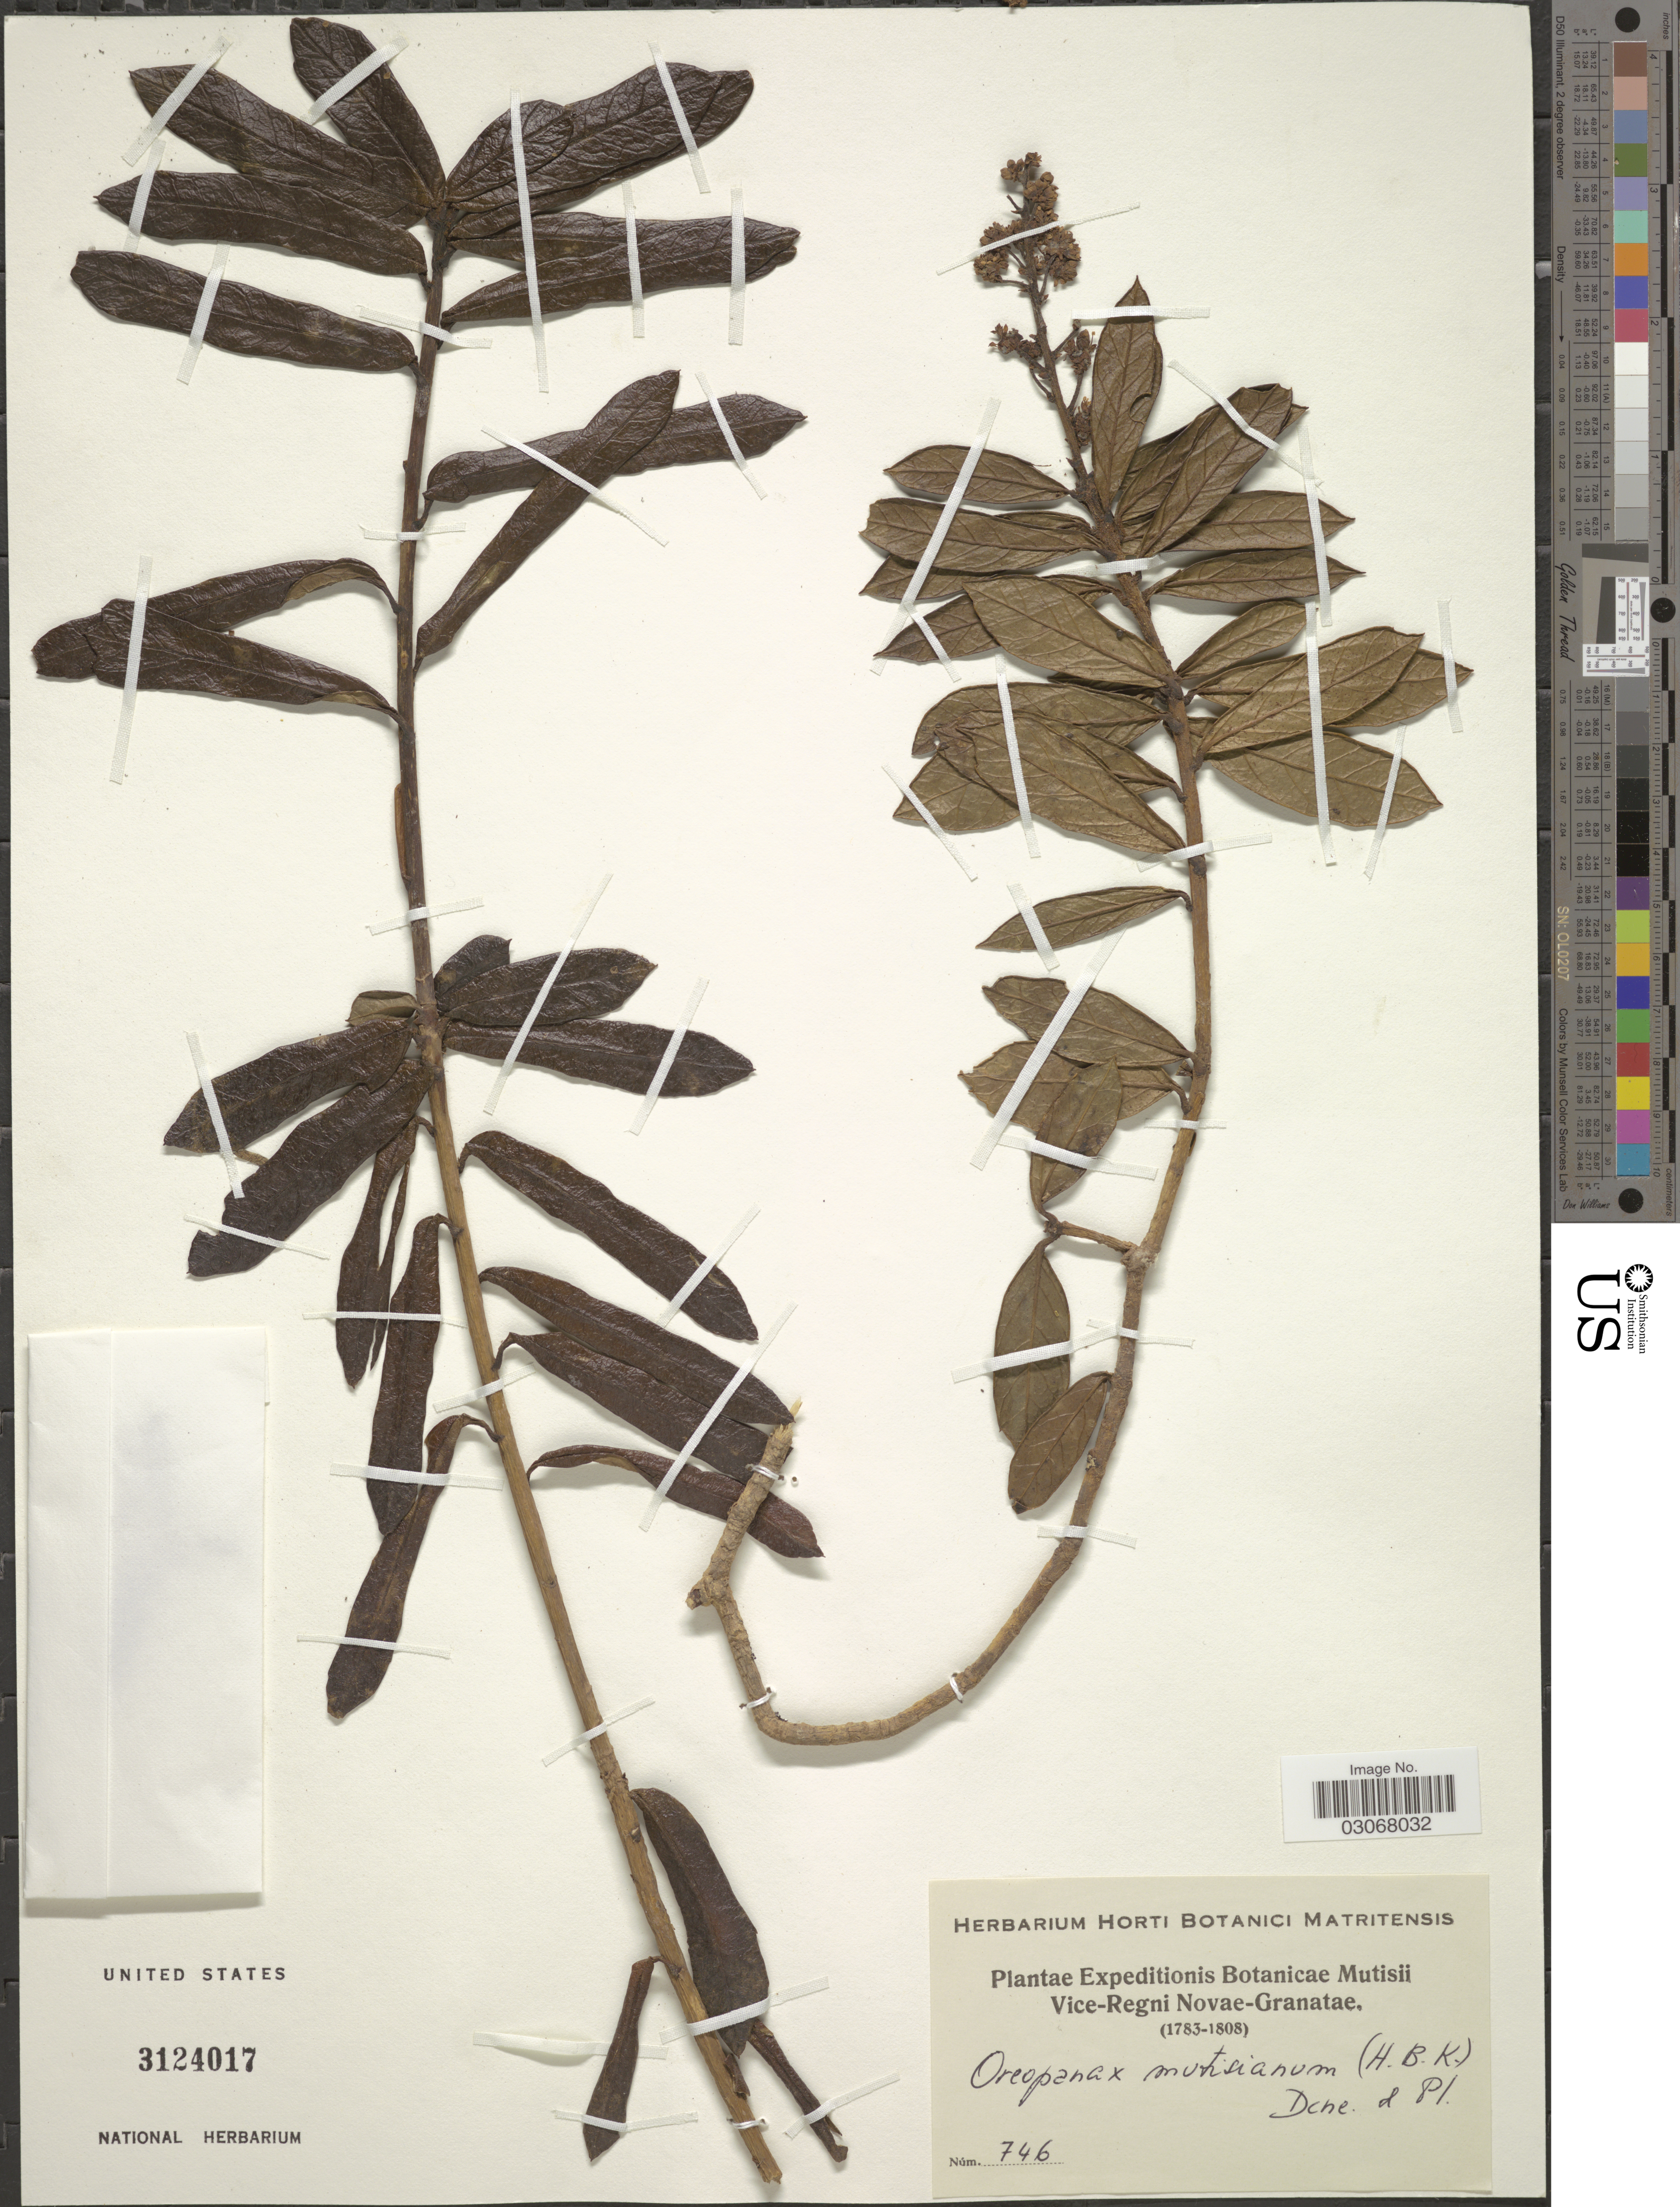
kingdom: Plantae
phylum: Tracheophyta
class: Magnoliopsida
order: Apiales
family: Araliaceae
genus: Oreopanax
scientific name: Oreopanax mutisianus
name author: (Kunth) Decne. & Planch.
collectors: ex herb. Horti Botanici Matritensis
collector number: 746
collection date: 1783/1808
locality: Vice-Regni Novae-Granatae.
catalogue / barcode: US 3124017